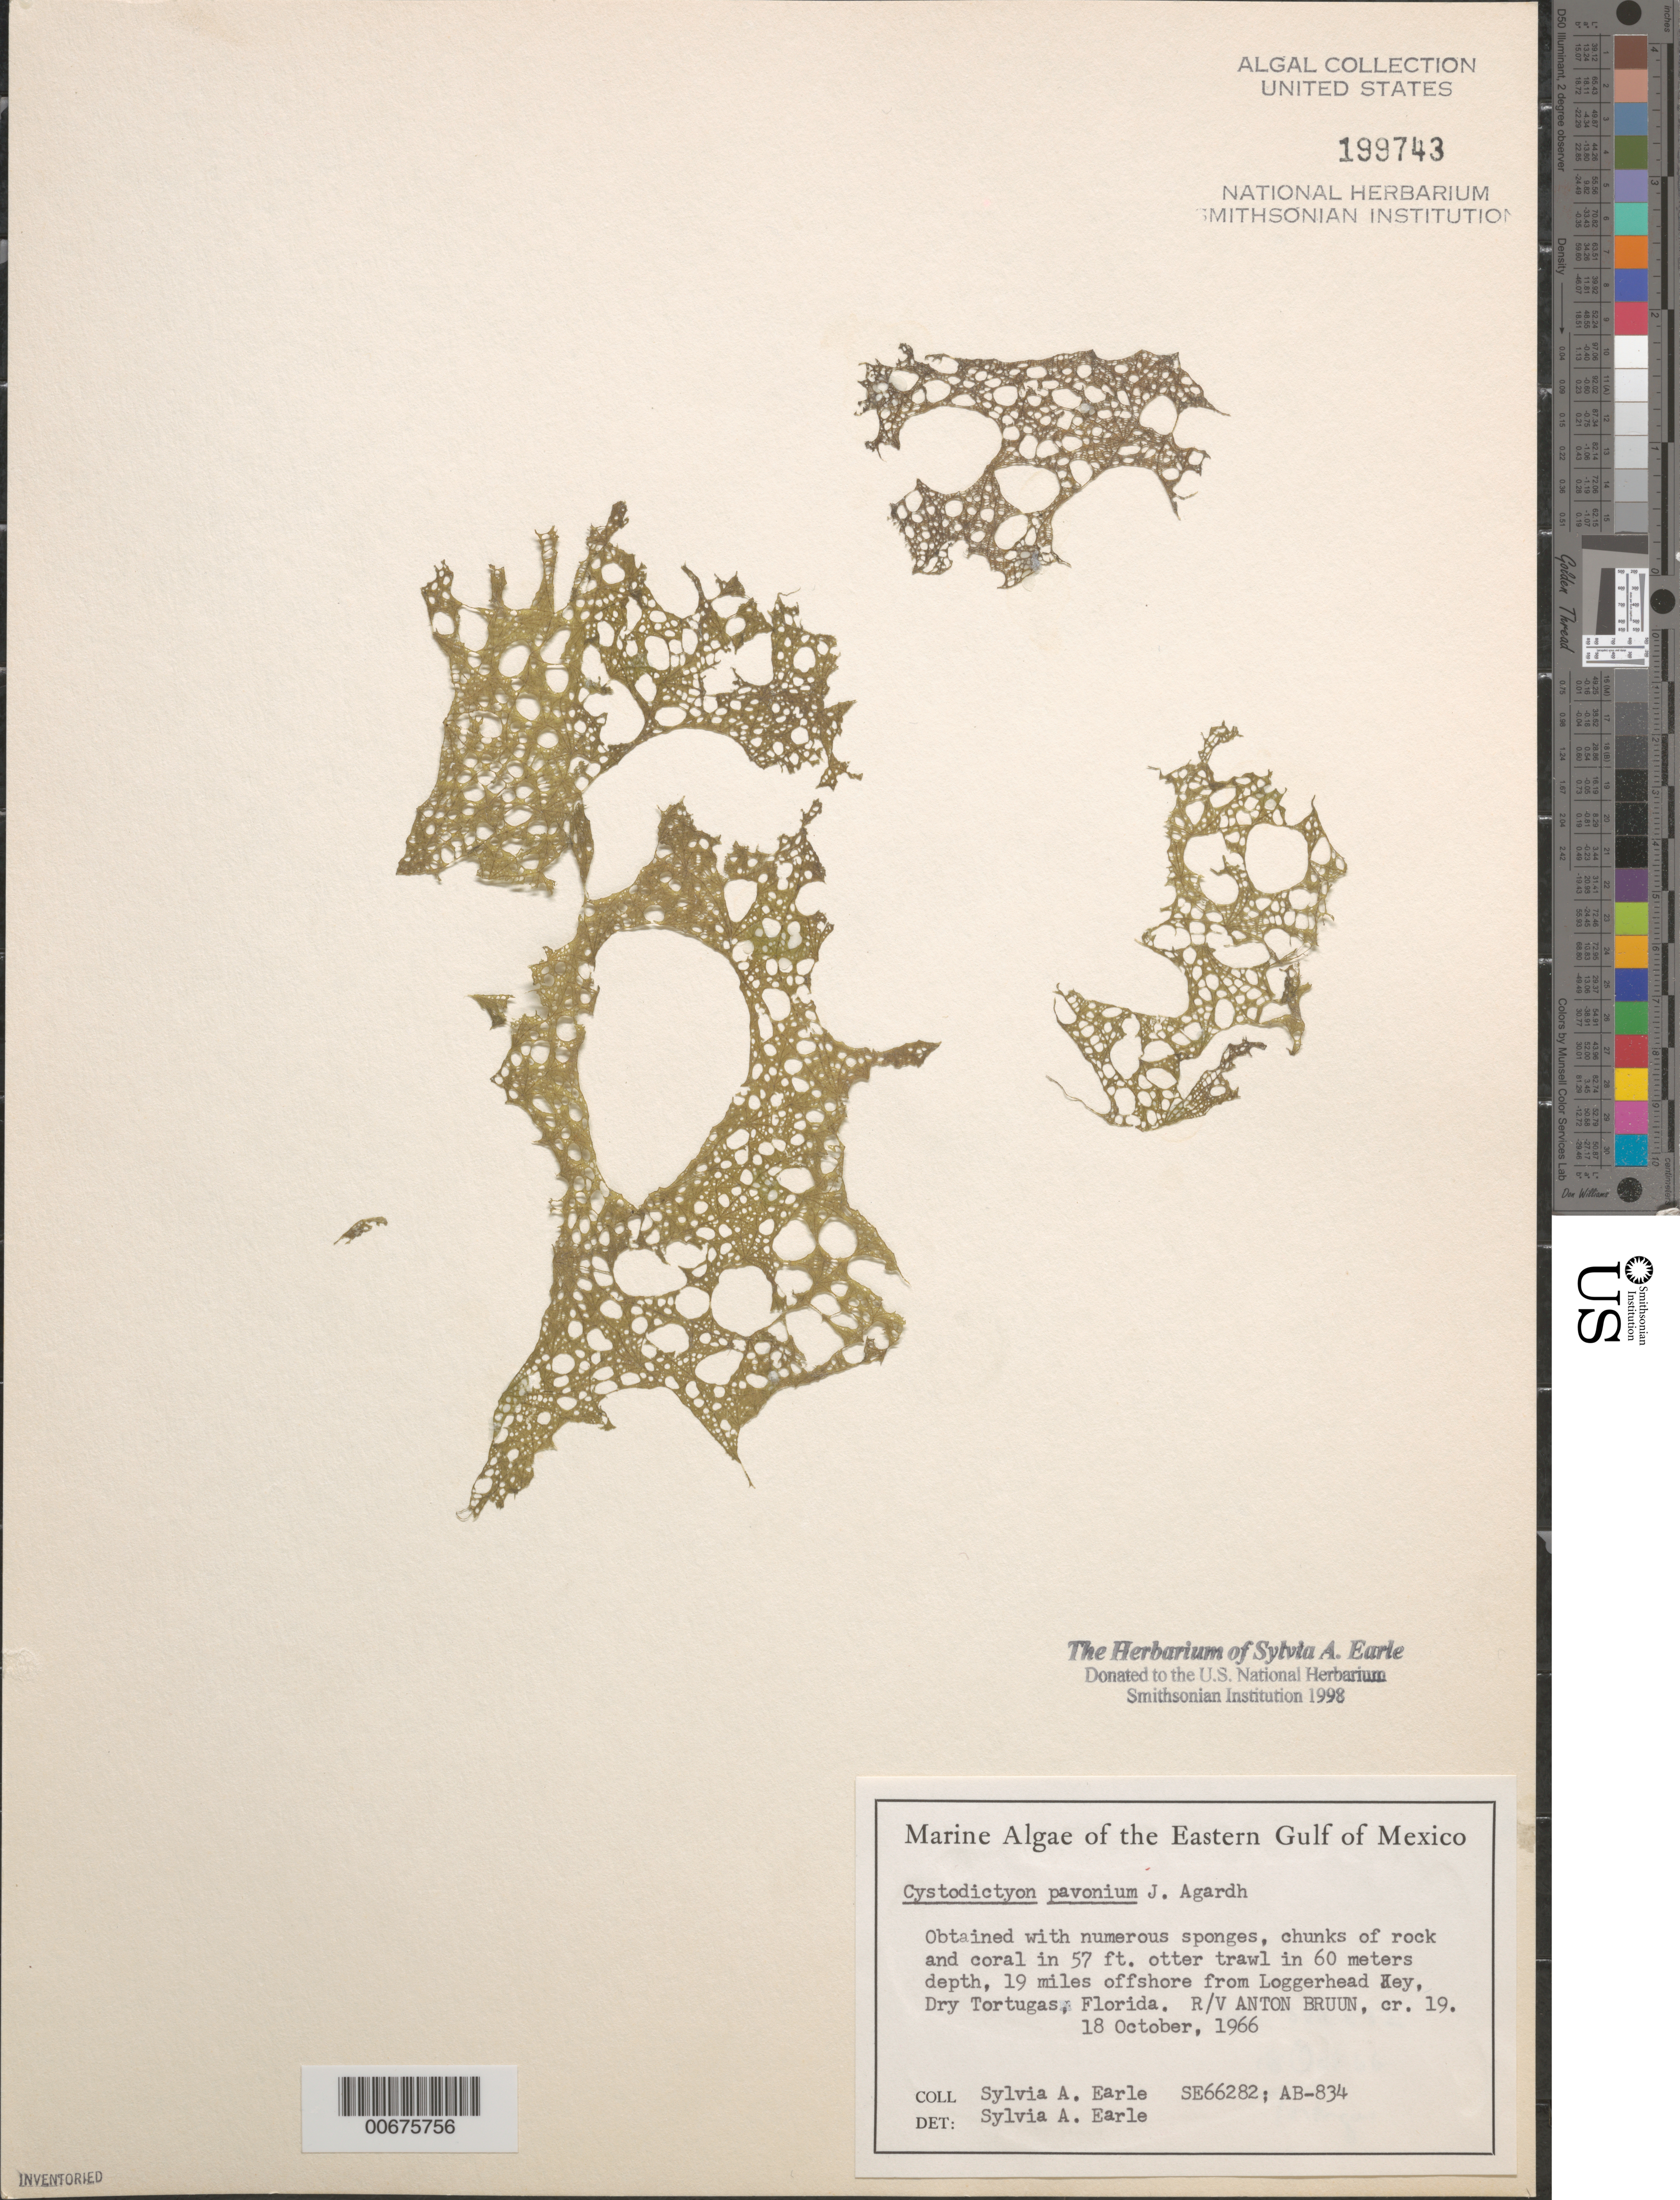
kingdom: Plantae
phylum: Chlorophyta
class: Ulvophyceae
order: Cladophorales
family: Anadyomenaceae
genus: Anadyomene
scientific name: Anadyomene pavonina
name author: (J. Agardh) J. Wille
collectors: S. A. Earle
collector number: SE 66282 & AB-834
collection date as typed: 18 Oct 1966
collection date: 1966-10-18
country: United States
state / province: Florida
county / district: Monroe County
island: Dry Tortugas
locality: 19 miles off Loggerhead Key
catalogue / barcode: US 199743